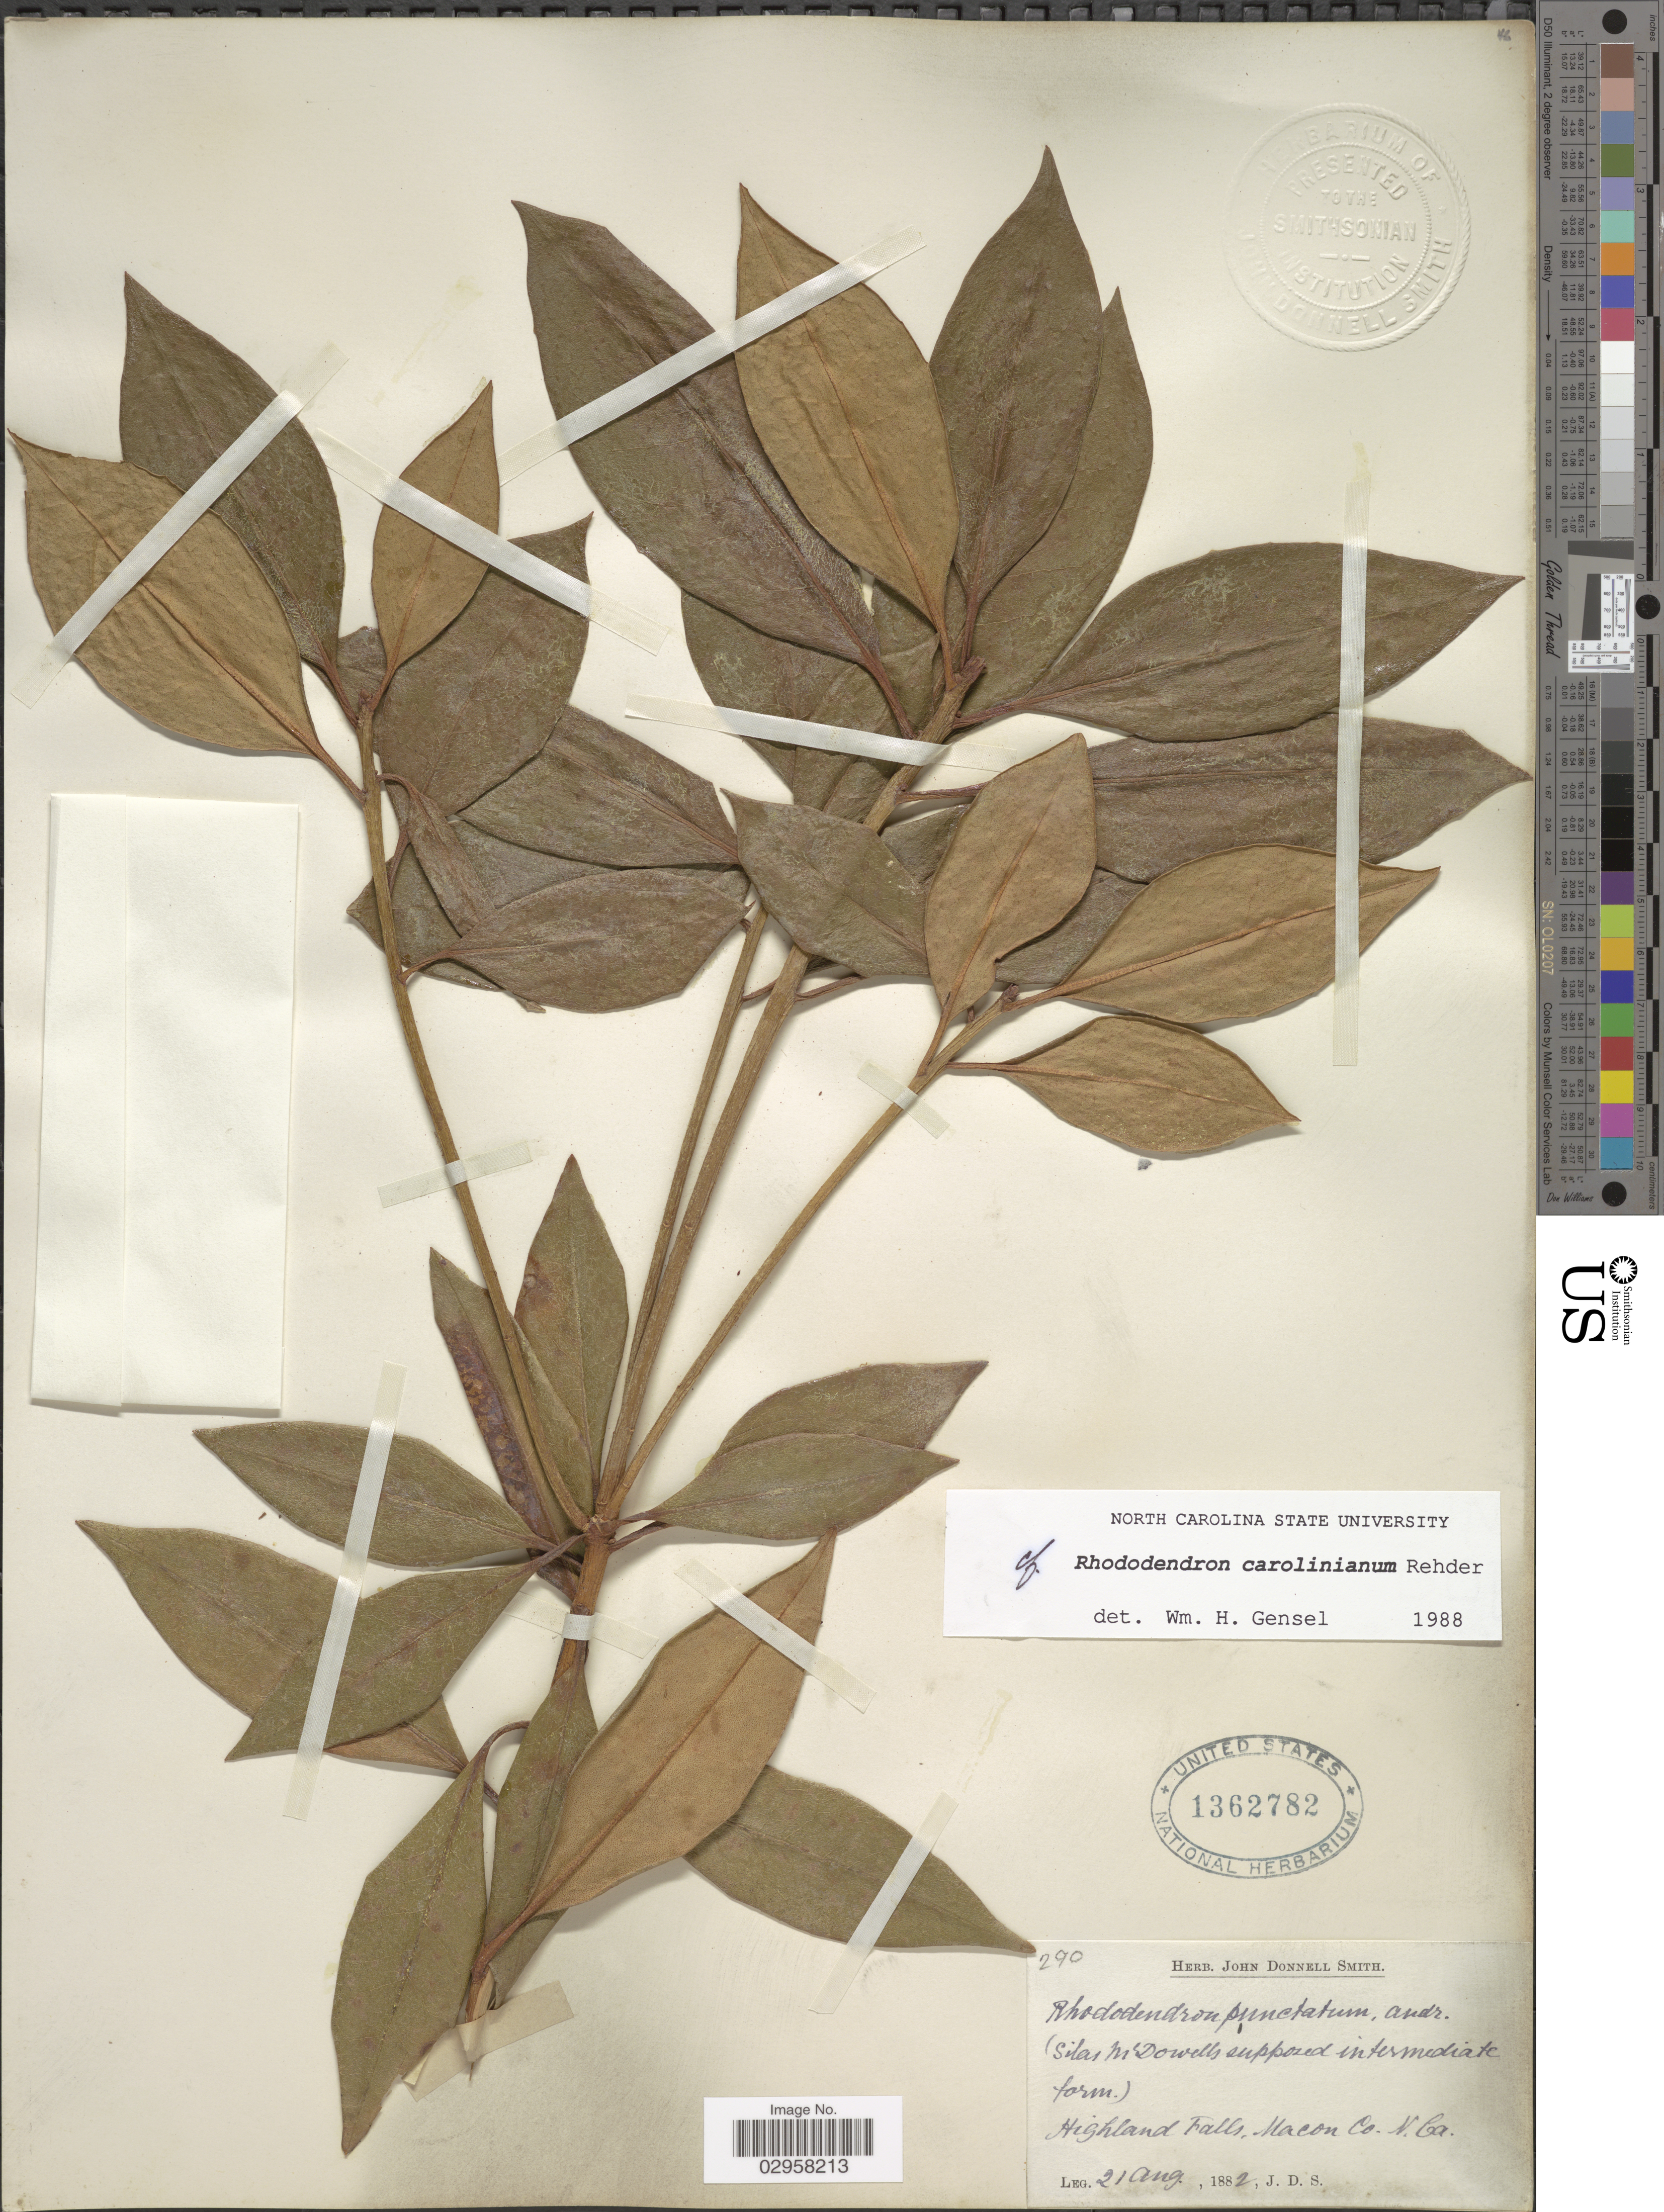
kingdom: Plantae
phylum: Tracheophyta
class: Magnoliopsida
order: Ericales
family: Ericaceae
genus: Rhododendron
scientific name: Rhododendron carolinianum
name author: Rehder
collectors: J. Donnell Smith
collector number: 290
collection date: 1882-08-21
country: United States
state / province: North Carolina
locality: Highland Falls, Macon Co.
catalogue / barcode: US 1362782